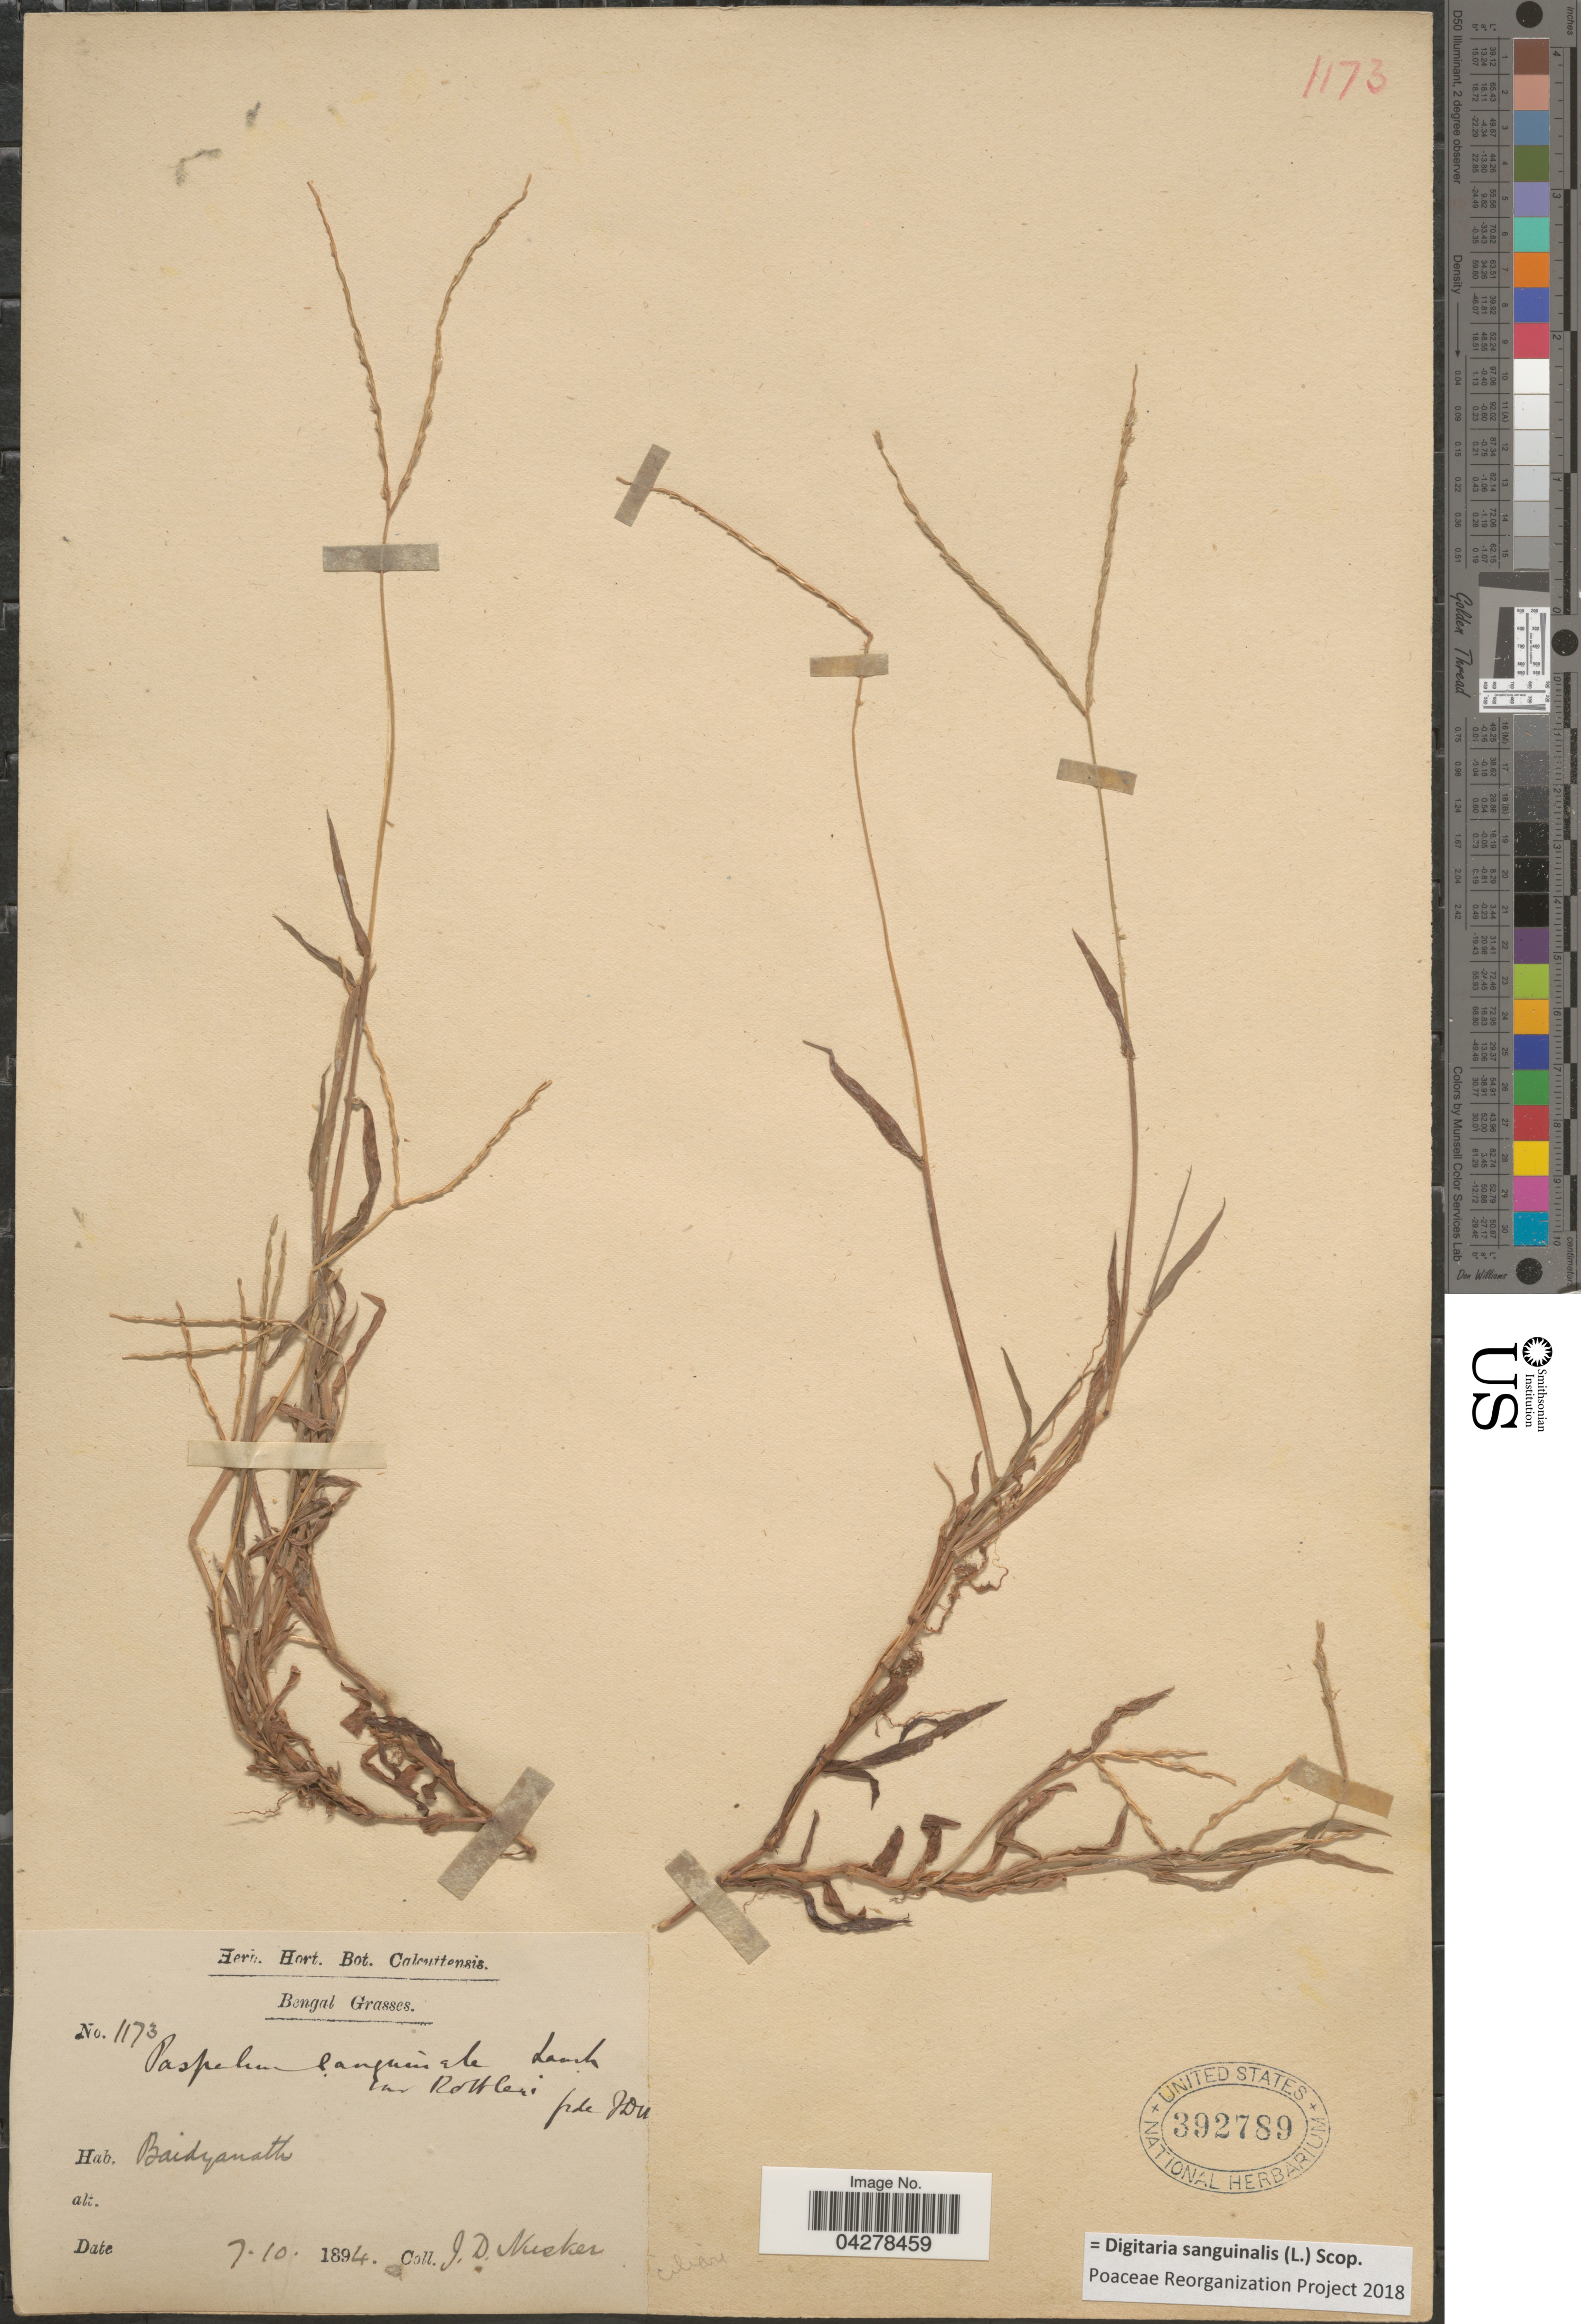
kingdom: Plantae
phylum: Tracheophyta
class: Liliopsida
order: Poales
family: Poaceae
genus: Digitaria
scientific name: Digitaria sanguinalis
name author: (L.) Scop.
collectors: J. D. Nusker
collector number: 1173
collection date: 1894-10-07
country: India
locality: Bengal. Baidyanath.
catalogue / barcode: US 392789